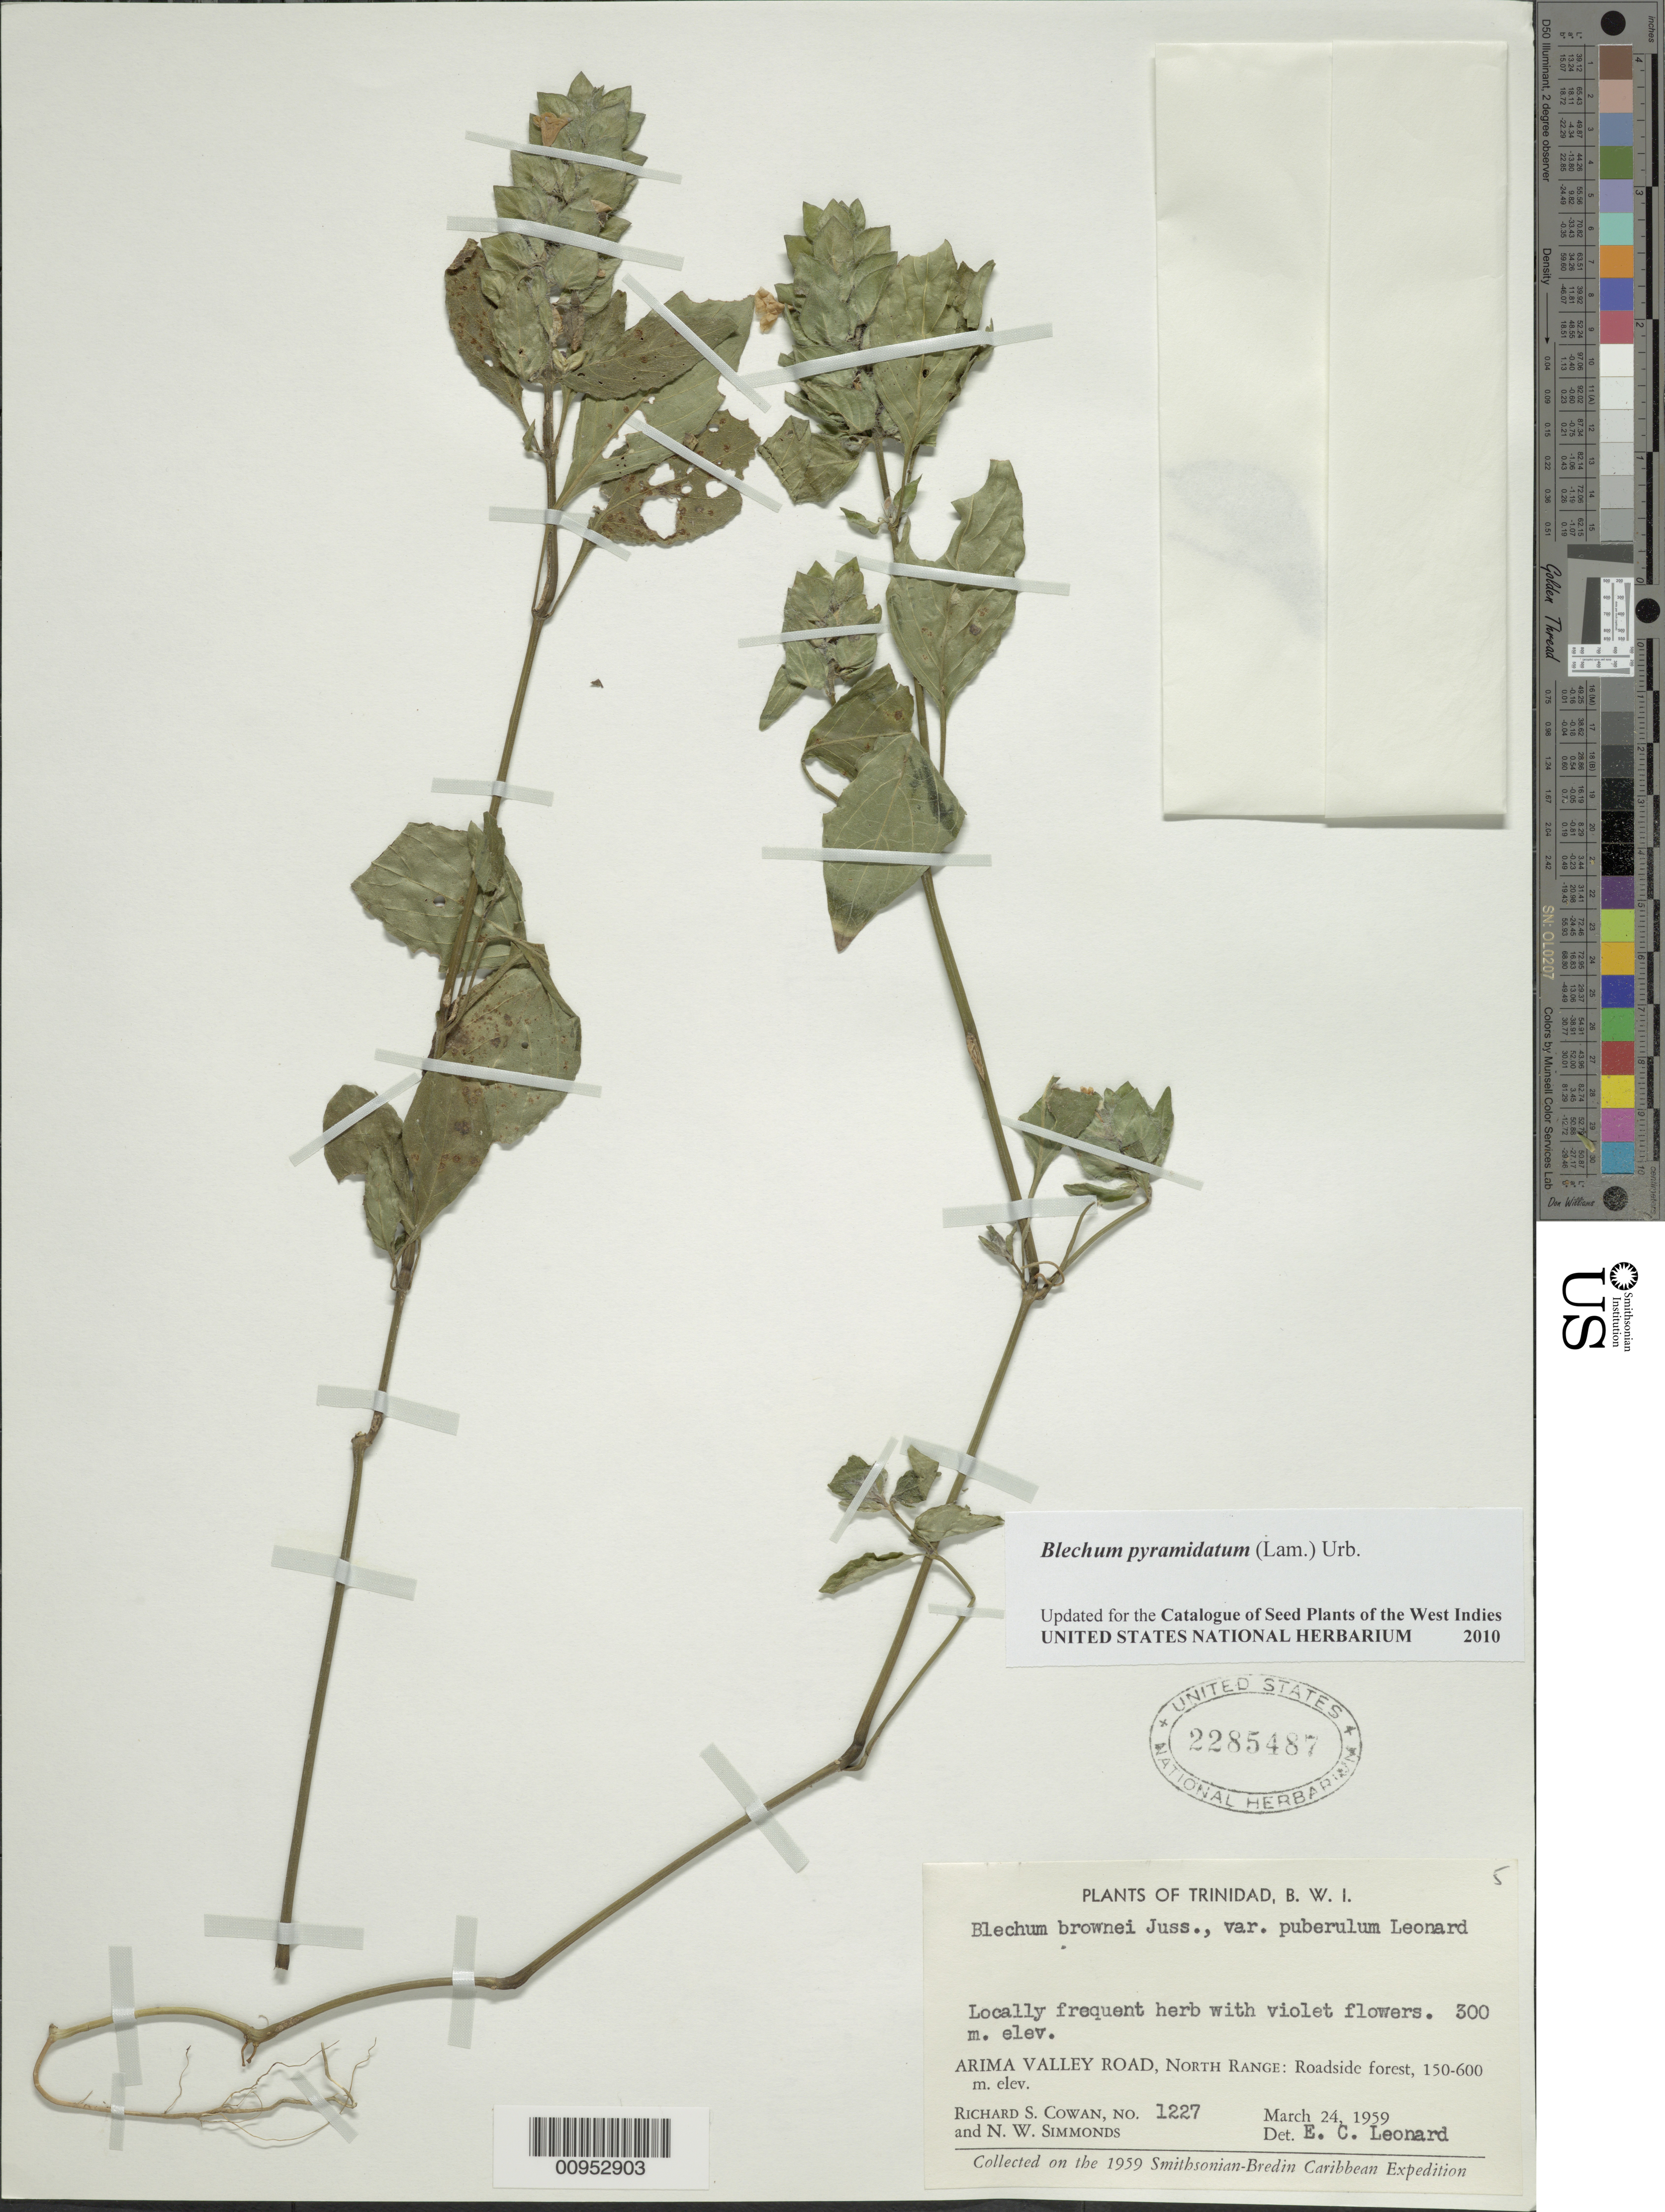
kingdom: Plantae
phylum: Tracheophyta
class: Magnoliopsida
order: Lamiales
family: Acanthaceae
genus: Blechum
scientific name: Blechum pyramidatum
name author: (Lam.) Urb.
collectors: R. S. Cowan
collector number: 1227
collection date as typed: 24 Mar 1959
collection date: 1959-03-24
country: Trinidad and Tobago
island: Trinidad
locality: Arima Valley road, North Range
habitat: Roadside forest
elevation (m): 300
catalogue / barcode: US 2285487